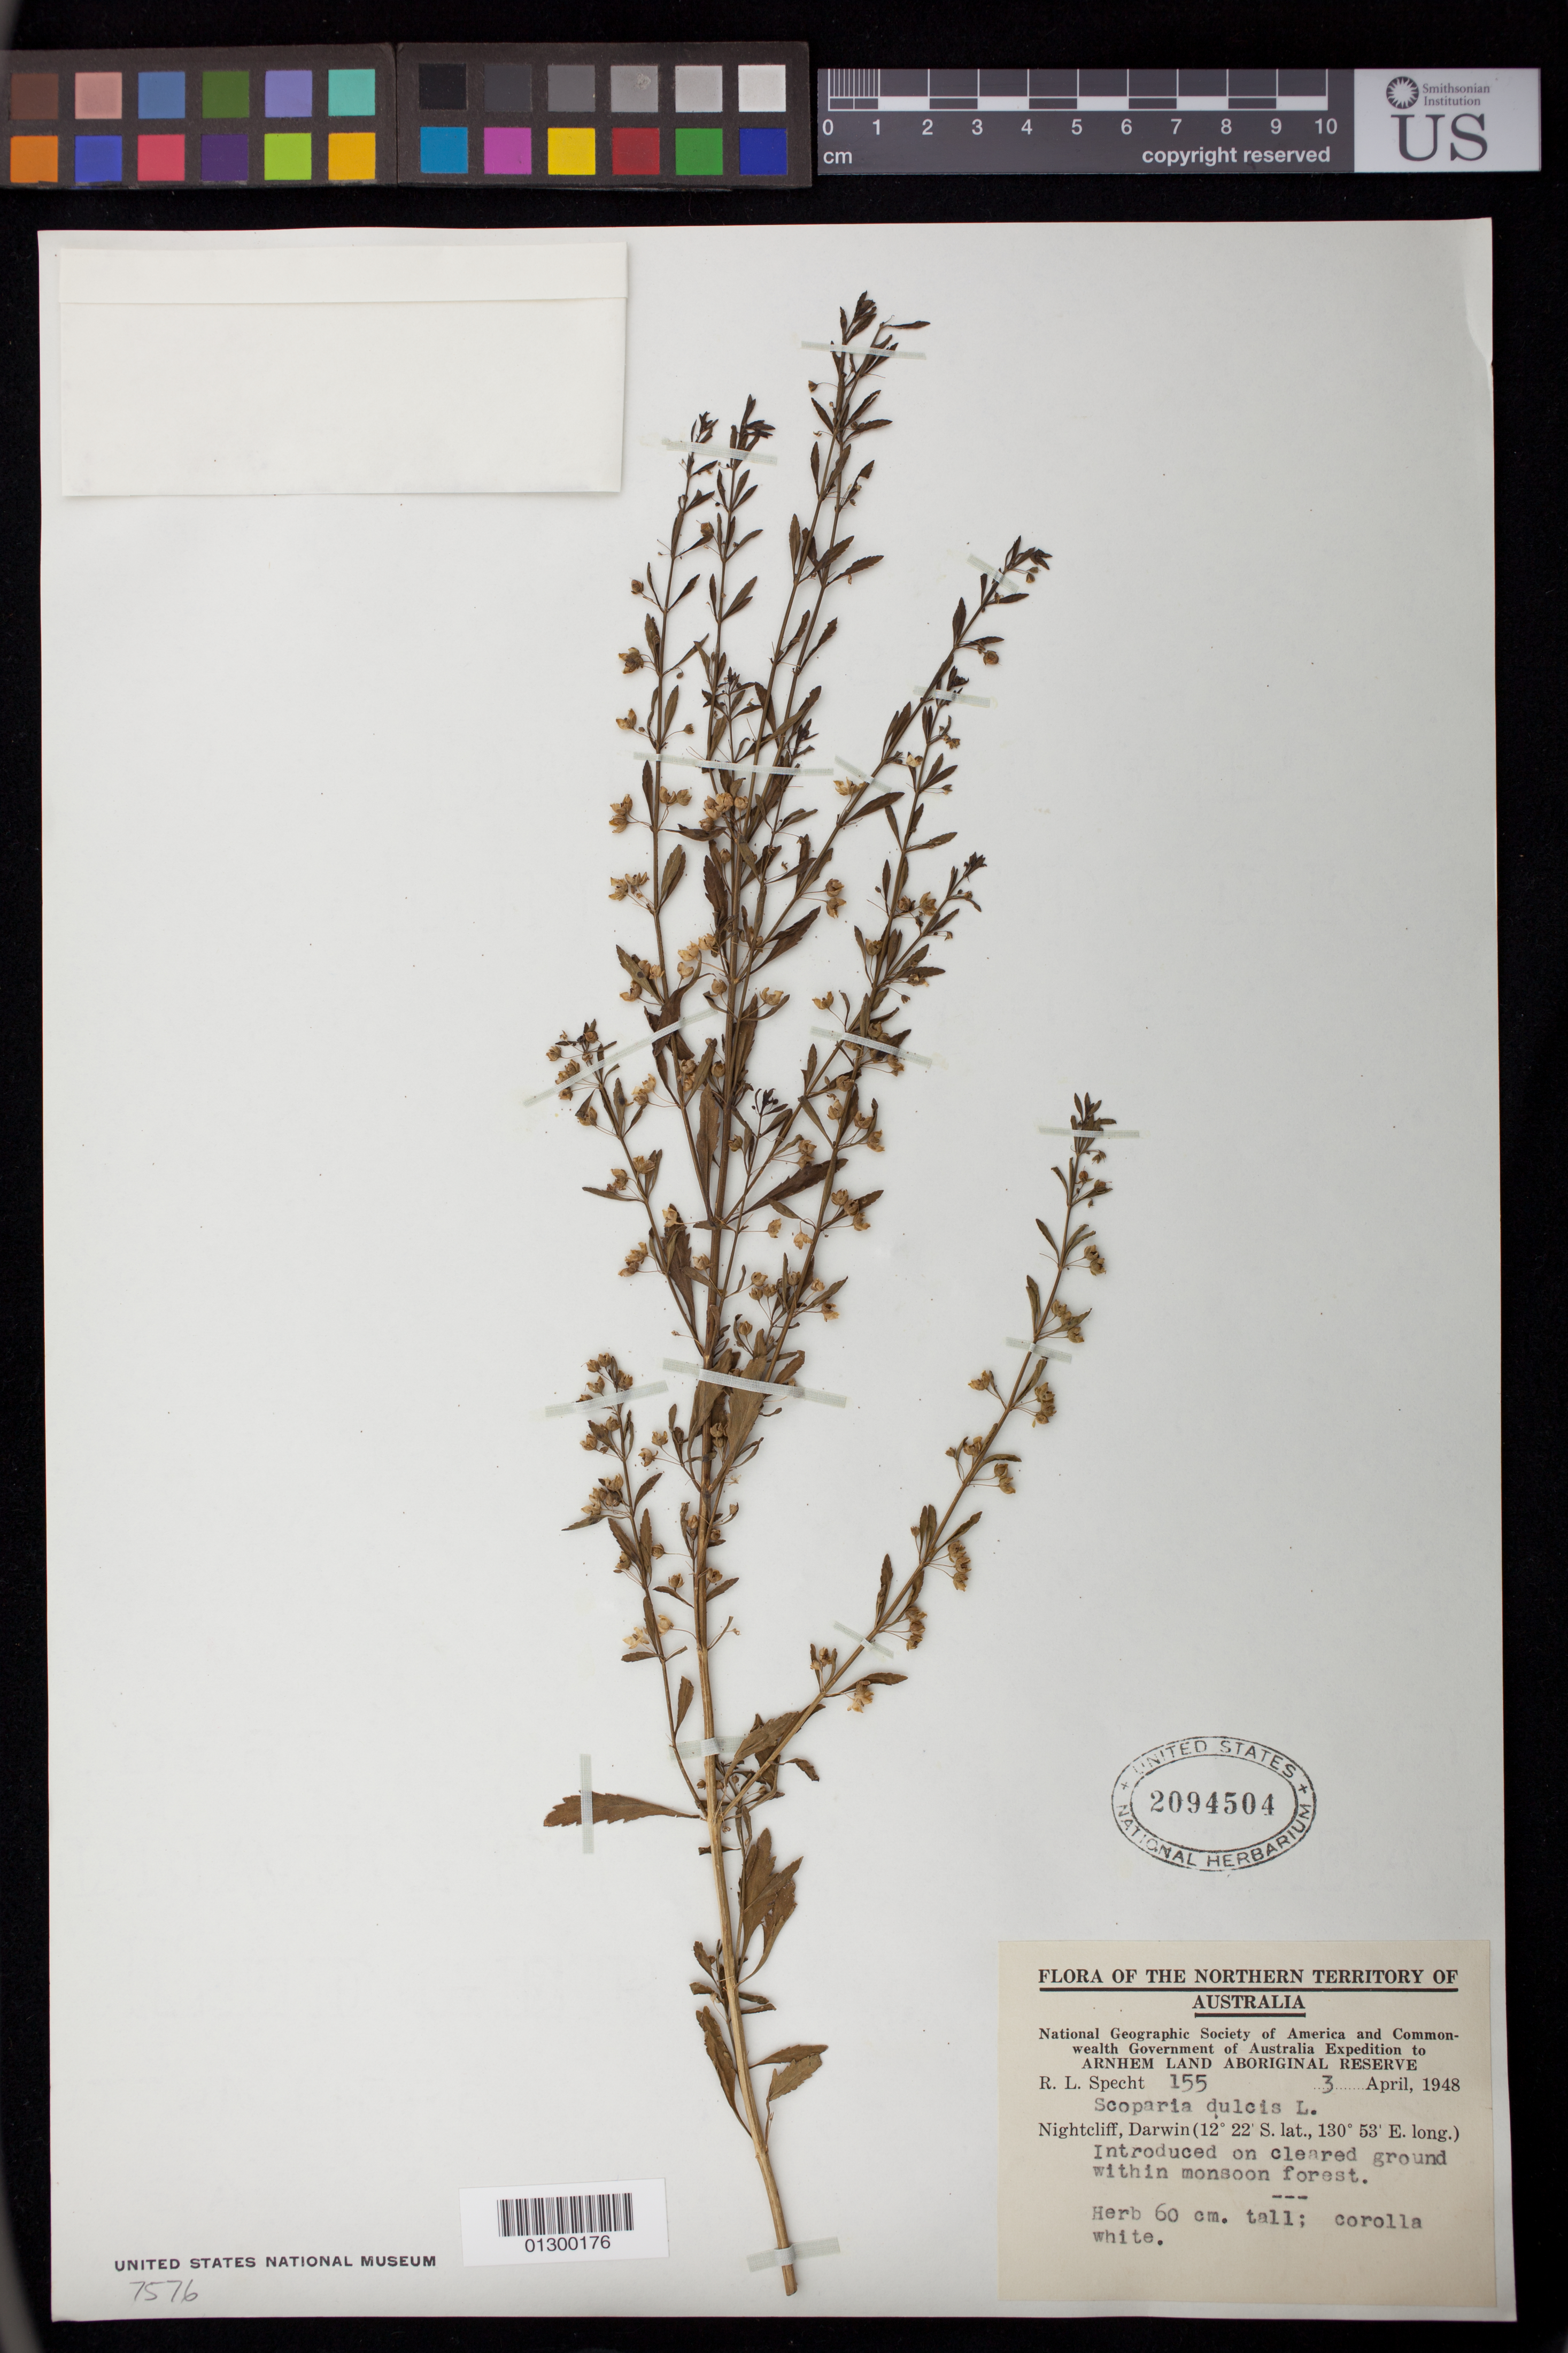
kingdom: Plantae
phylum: Tracheophyta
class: Magnoliopsida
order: Lamiales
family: Plantaginaceae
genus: Scoparia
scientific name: Scoparia dulcis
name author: L.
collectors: R. L. Specht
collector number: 155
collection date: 1948-04-03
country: Australia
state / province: Northern Territory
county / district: Darwin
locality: Arnhem Land Aboriginal Reserve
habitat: Introduced on cleared ground within monsoon forest.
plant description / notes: Herb 60 cm. tall; corolla white.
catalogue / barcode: US 2094504